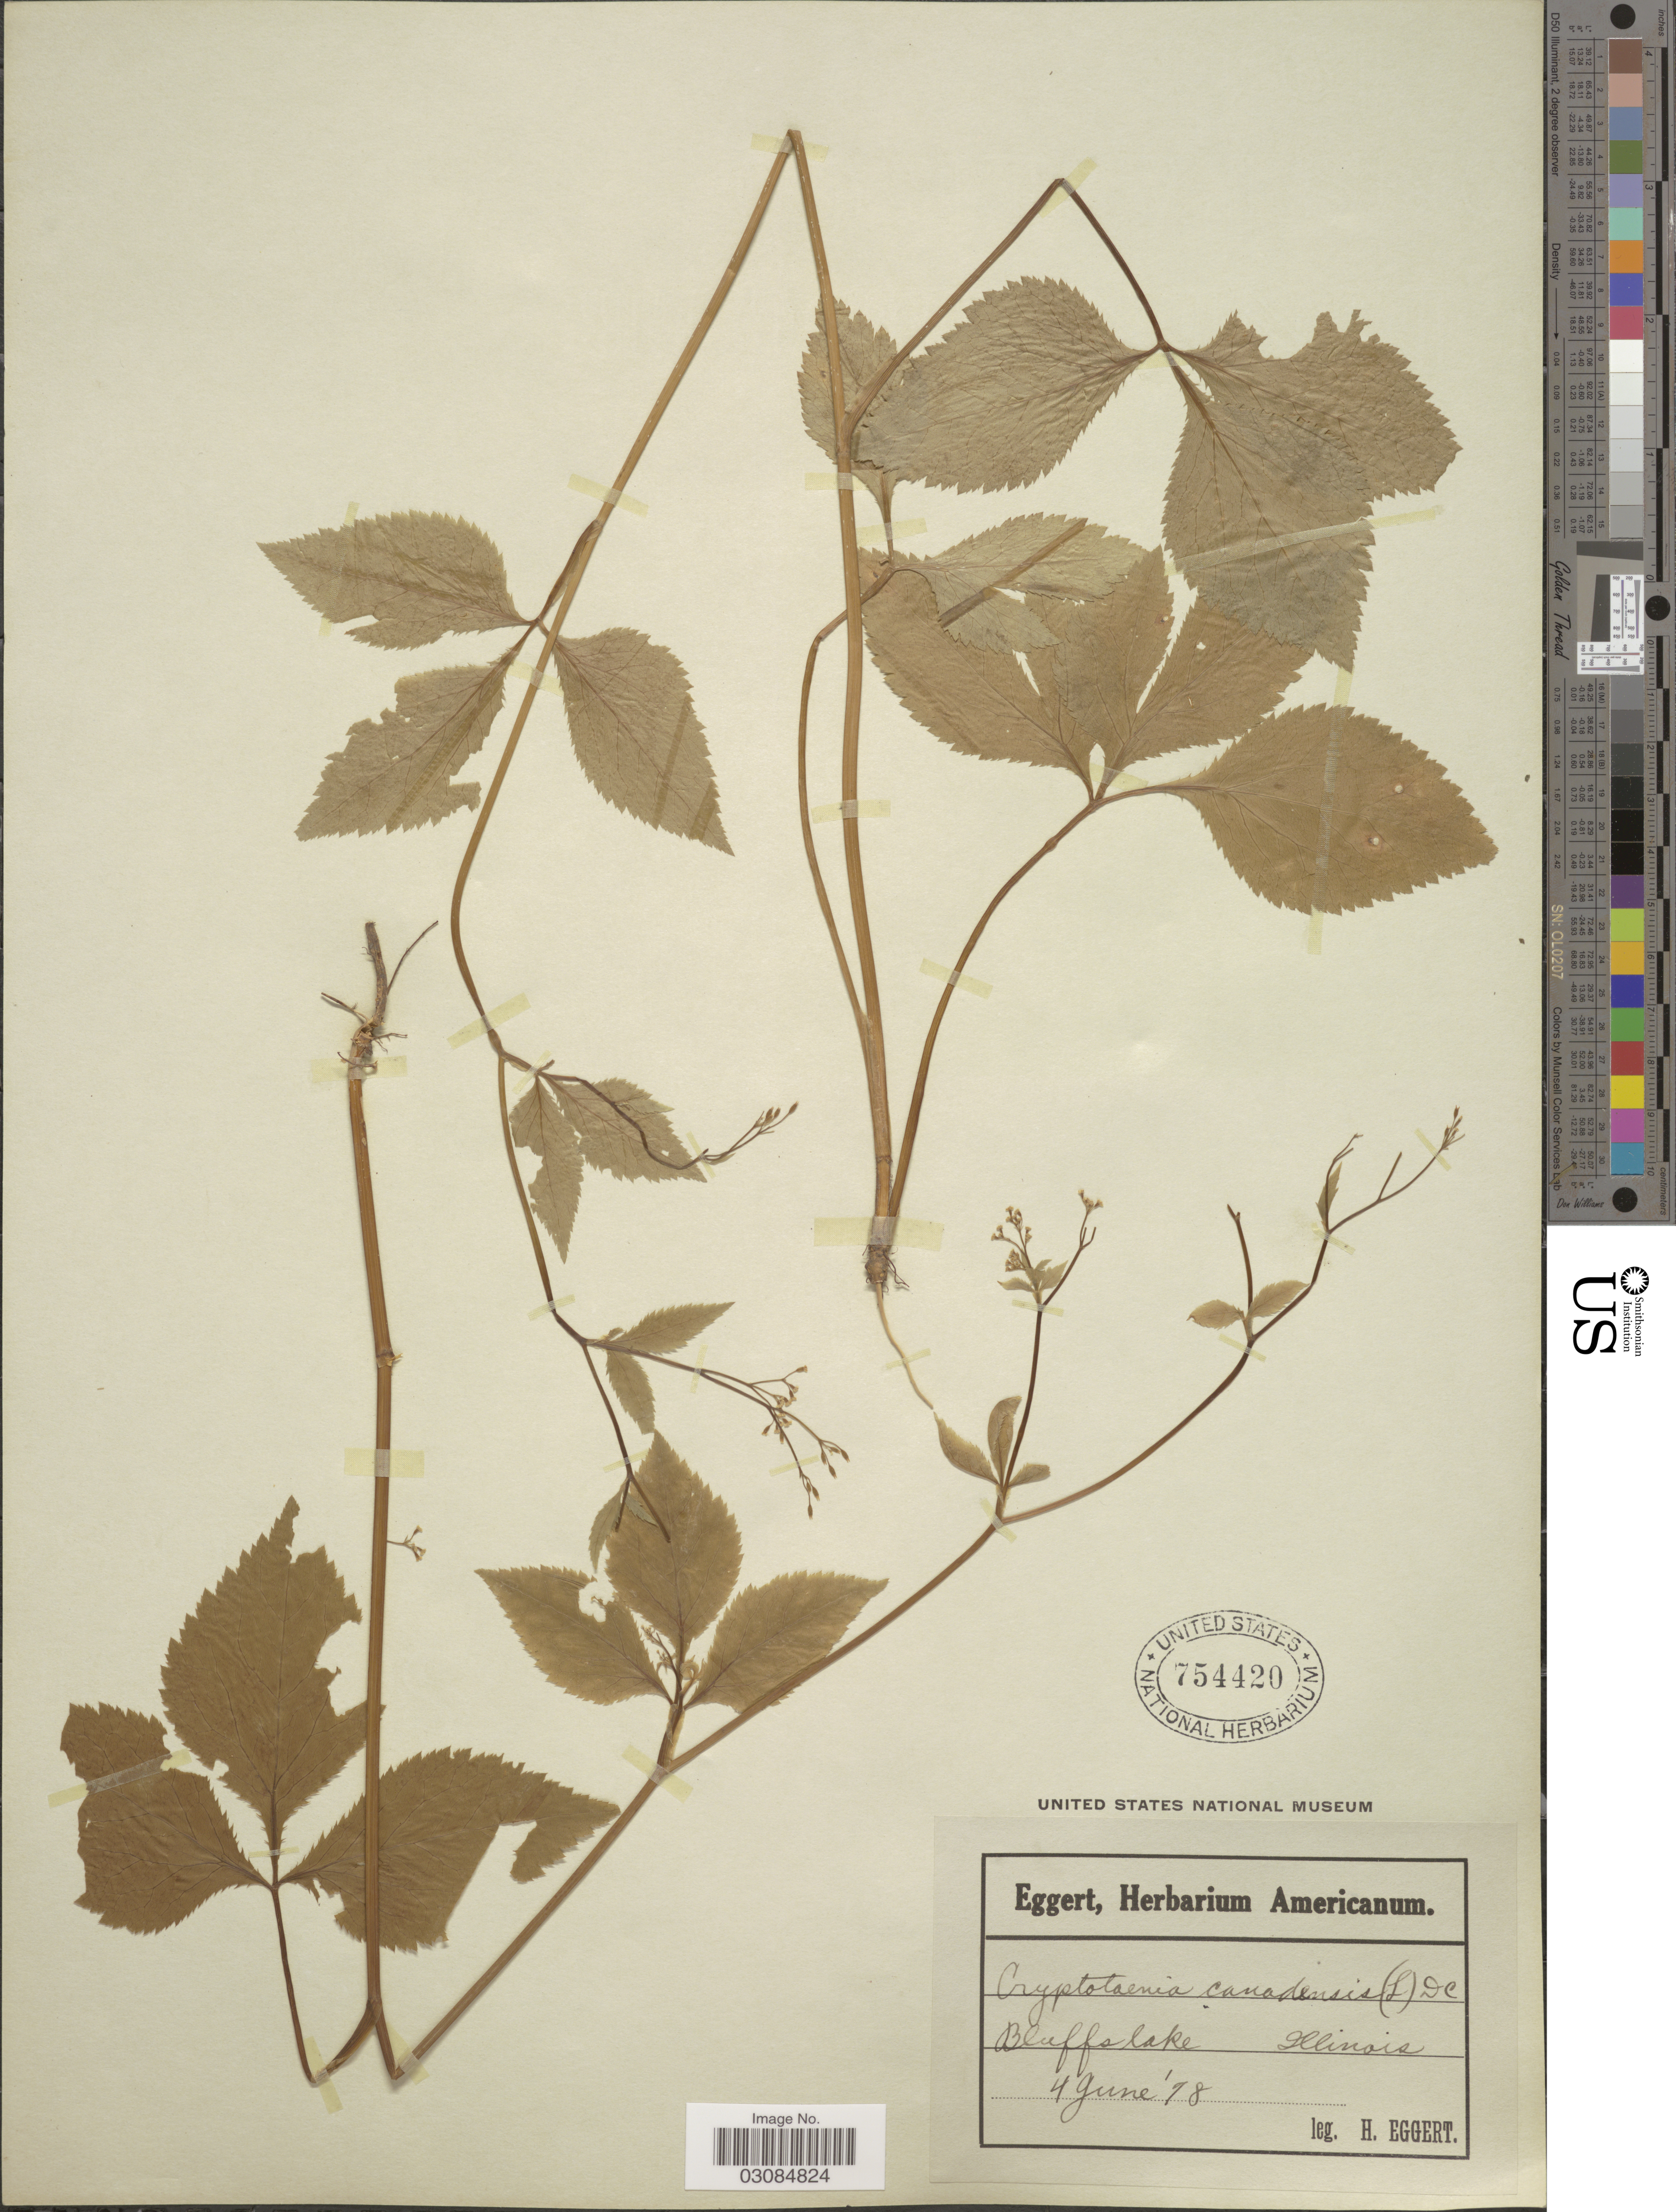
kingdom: Plantae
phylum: Tracheophyta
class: Magnoliopsida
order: Apiales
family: Apiaceae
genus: Cryptotaenia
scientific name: Cryptotaenia canadensis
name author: (L.) DC.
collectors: H. Eggert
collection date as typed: Transcribed d/m/y: 4/6/78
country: United States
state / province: Illinois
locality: Bluffs lake.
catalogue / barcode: US 754420